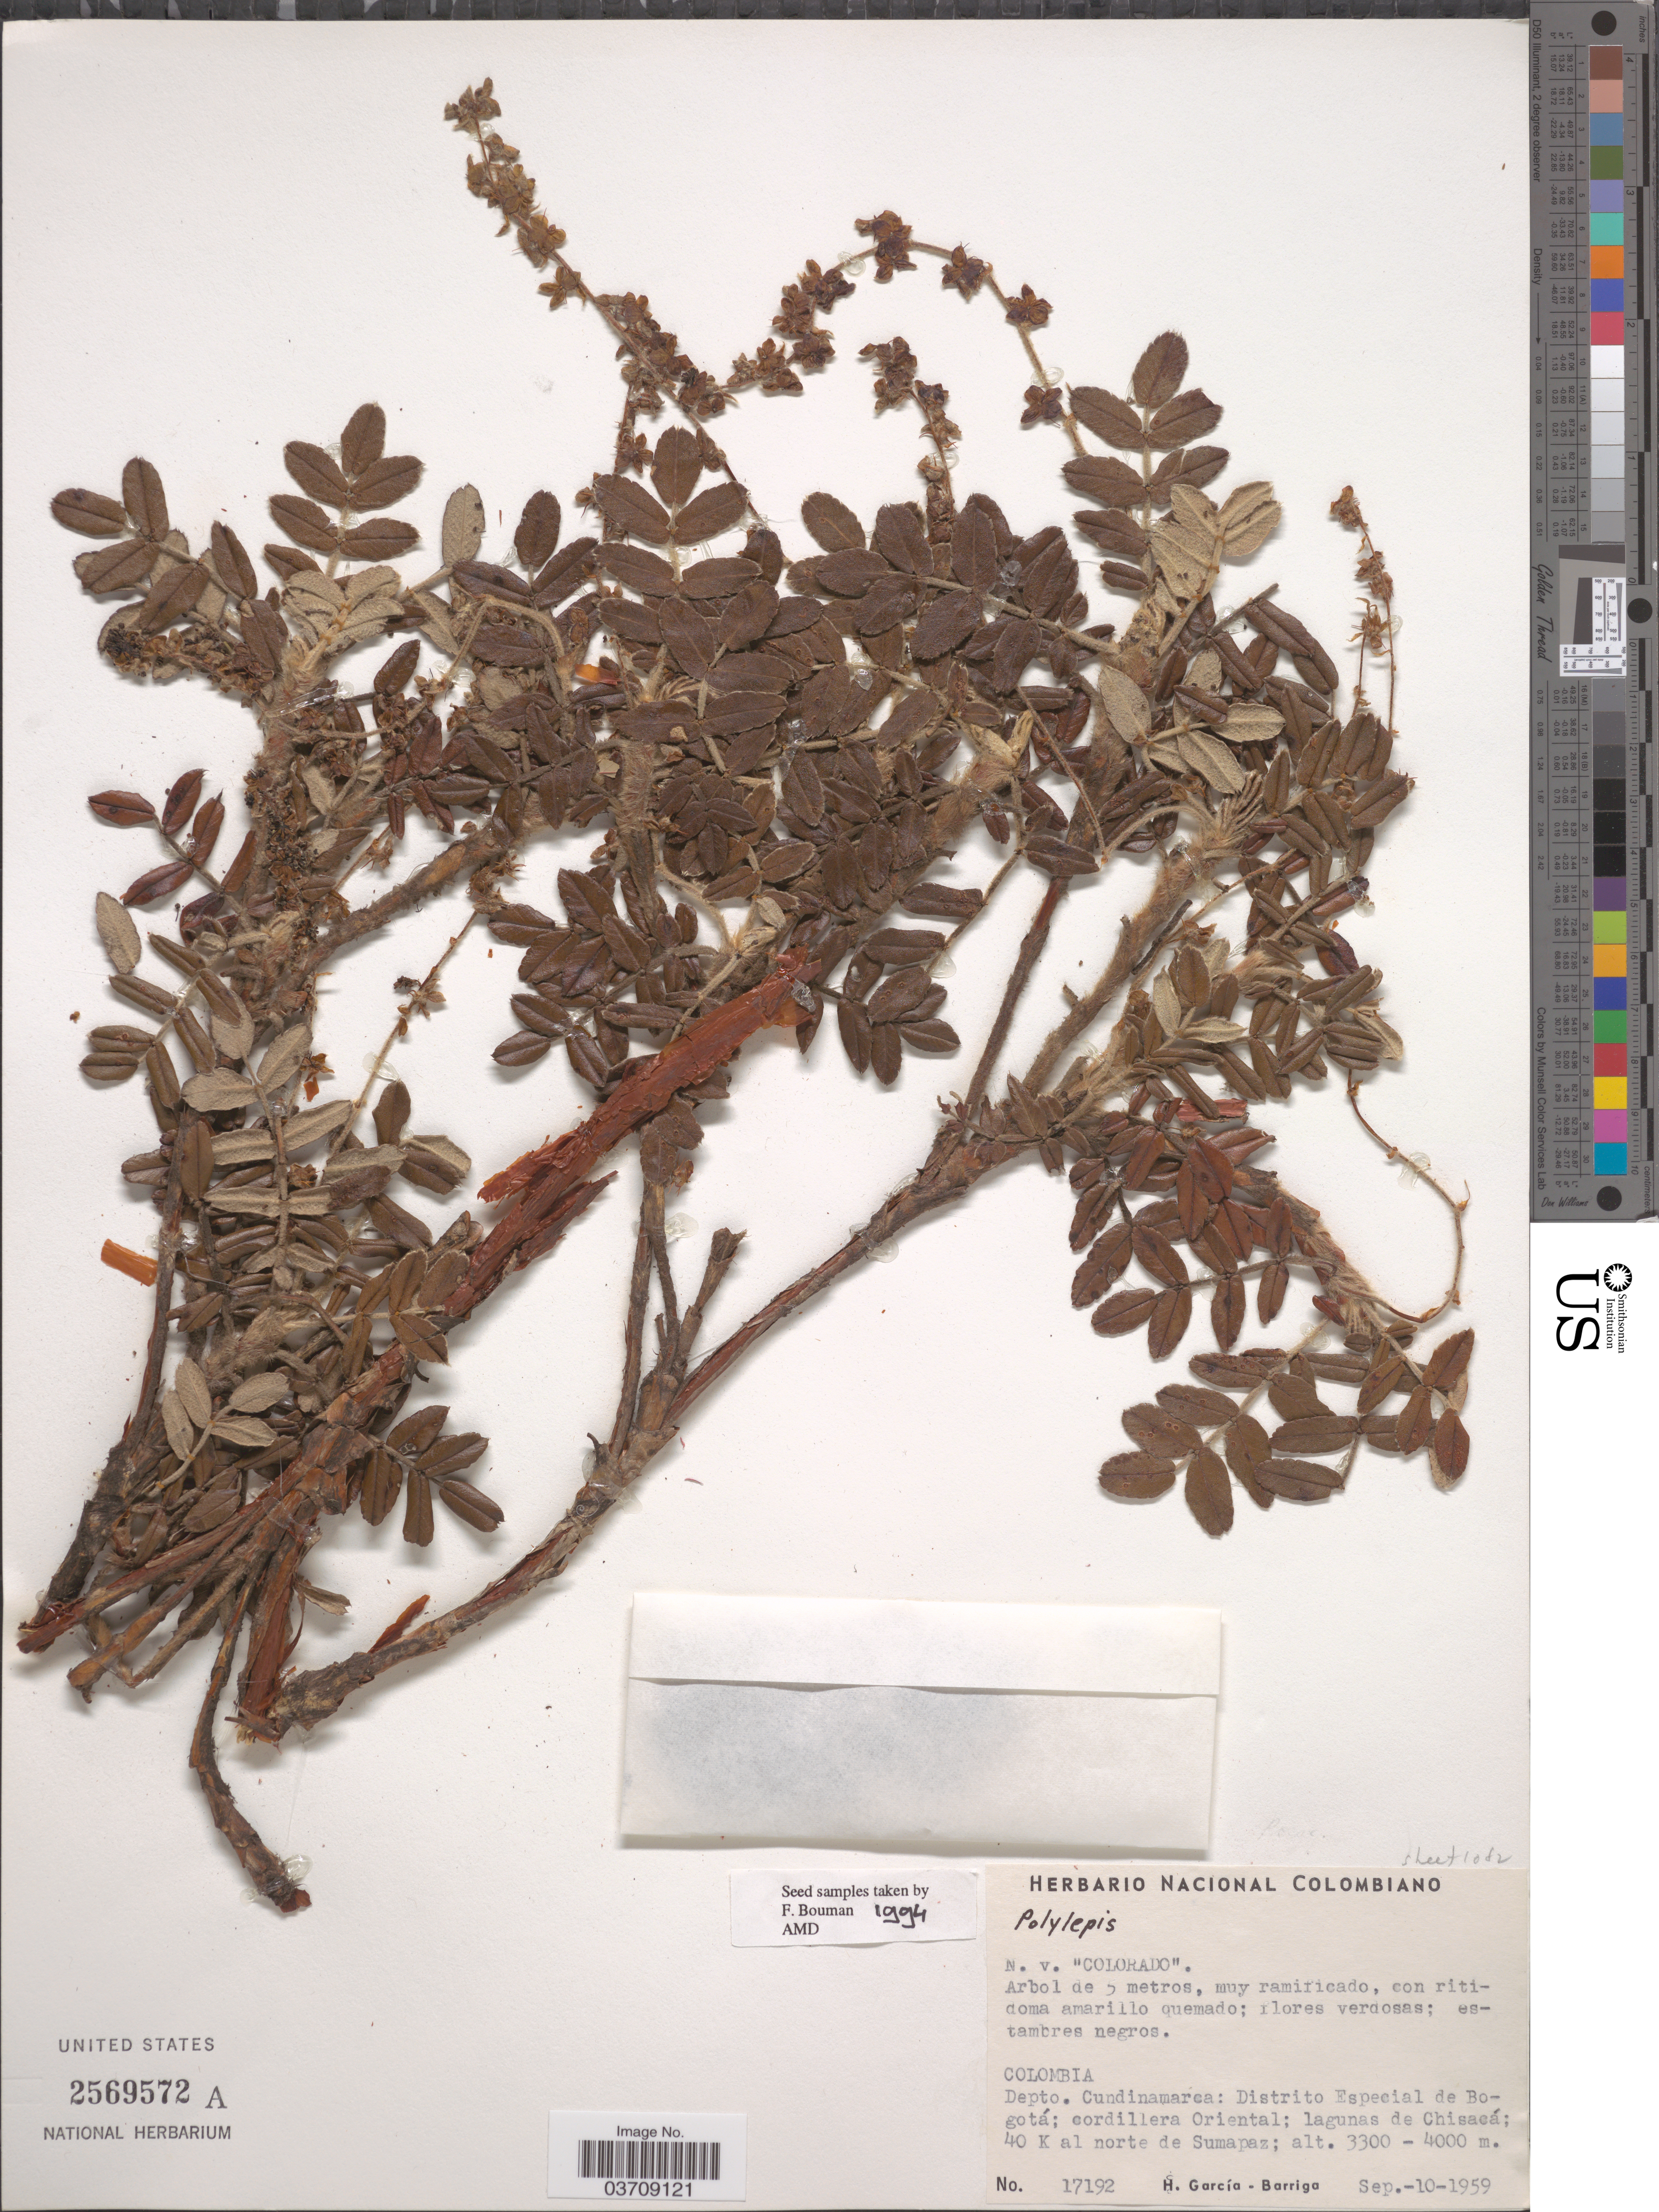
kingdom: Plantae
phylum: Tracheophyta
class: Magnoliopsida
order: Rosales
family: Rosaceae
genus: Polylepis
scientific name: Polylepis quadrijuga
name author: Bitter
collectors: H. García Barriga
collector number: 17192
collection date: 1959-09-10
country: Colombia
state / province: Cundinamarca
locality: Depto. Cundinamarca: Distrito Especial de Bogotá; cordillera Oriental; lagunas de Chisacá; 40 K al norte de Sumapaz.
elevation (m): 3300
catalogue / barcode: US 2569572A